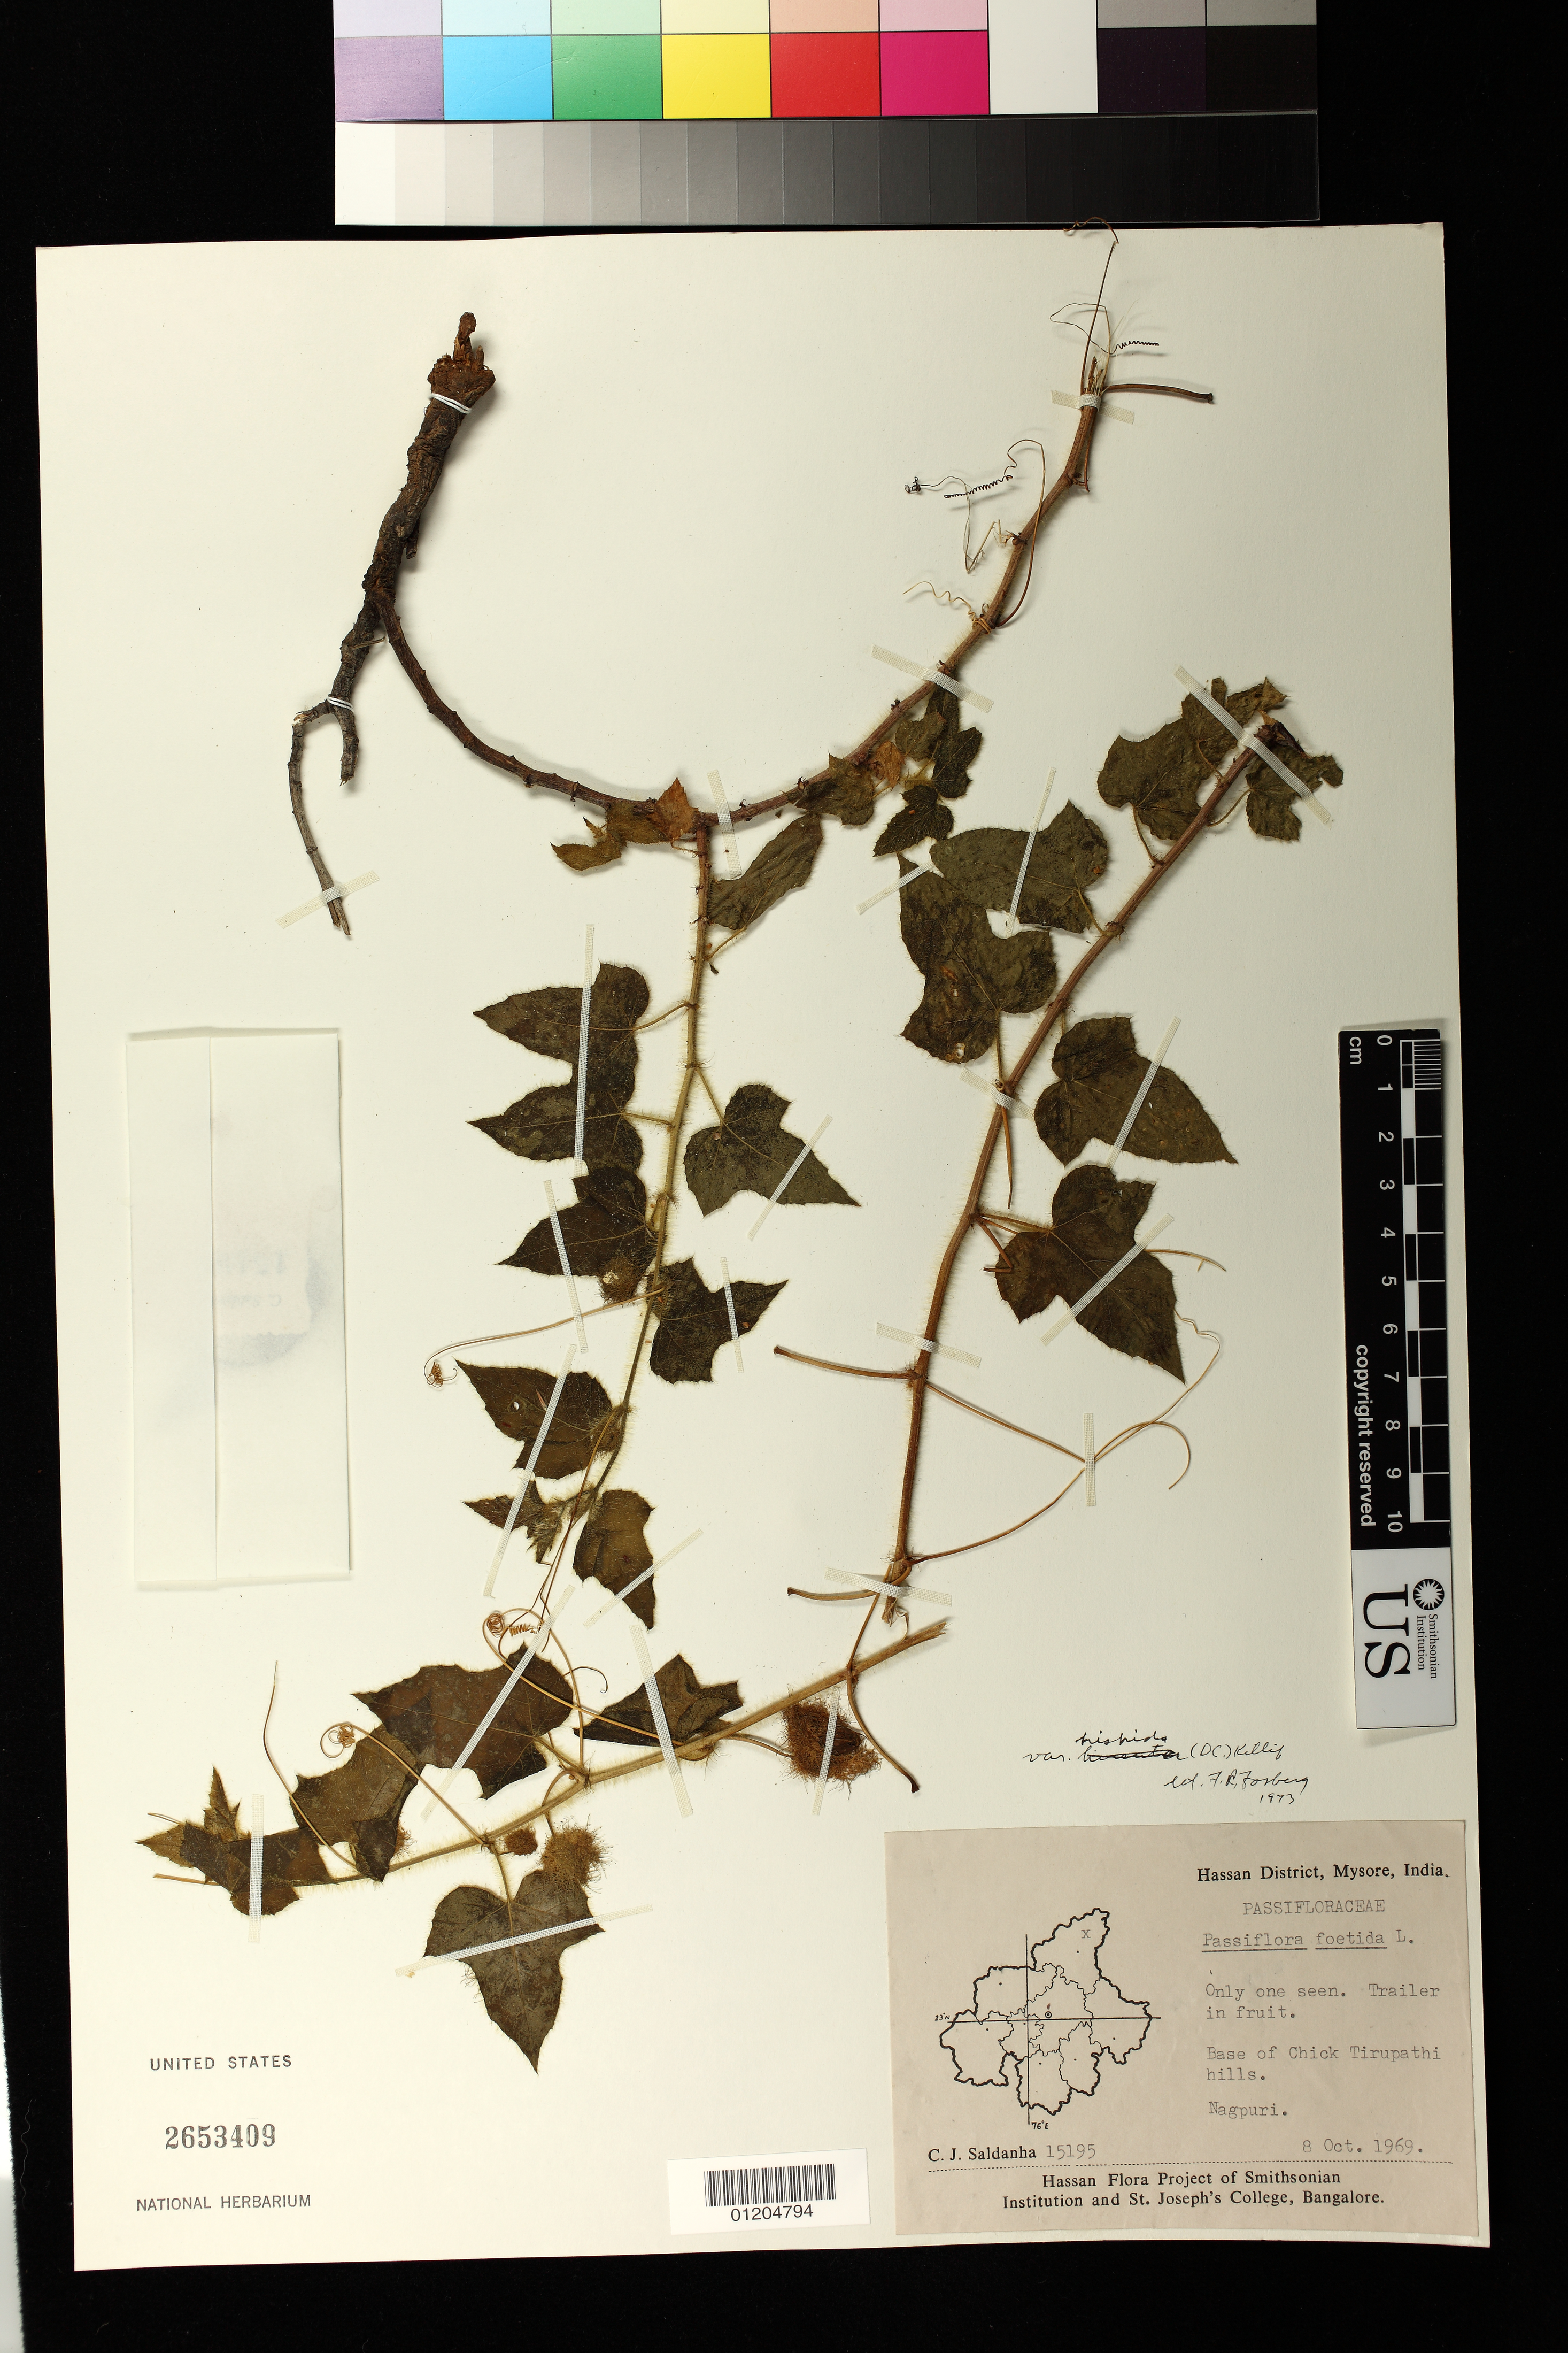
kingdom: Plantae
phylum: Tracheophyta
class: Magnoliopsida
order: Malpighiales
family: Passifloraceae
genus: Passiflora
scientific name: Passiflora foetida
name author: L.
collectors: C. J. Saldanha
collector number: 15195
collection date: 1969-10-08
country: India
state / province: Karnataka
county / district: Hassan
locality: Base of Chick Tirupathi hills.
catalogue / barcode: US 2653409